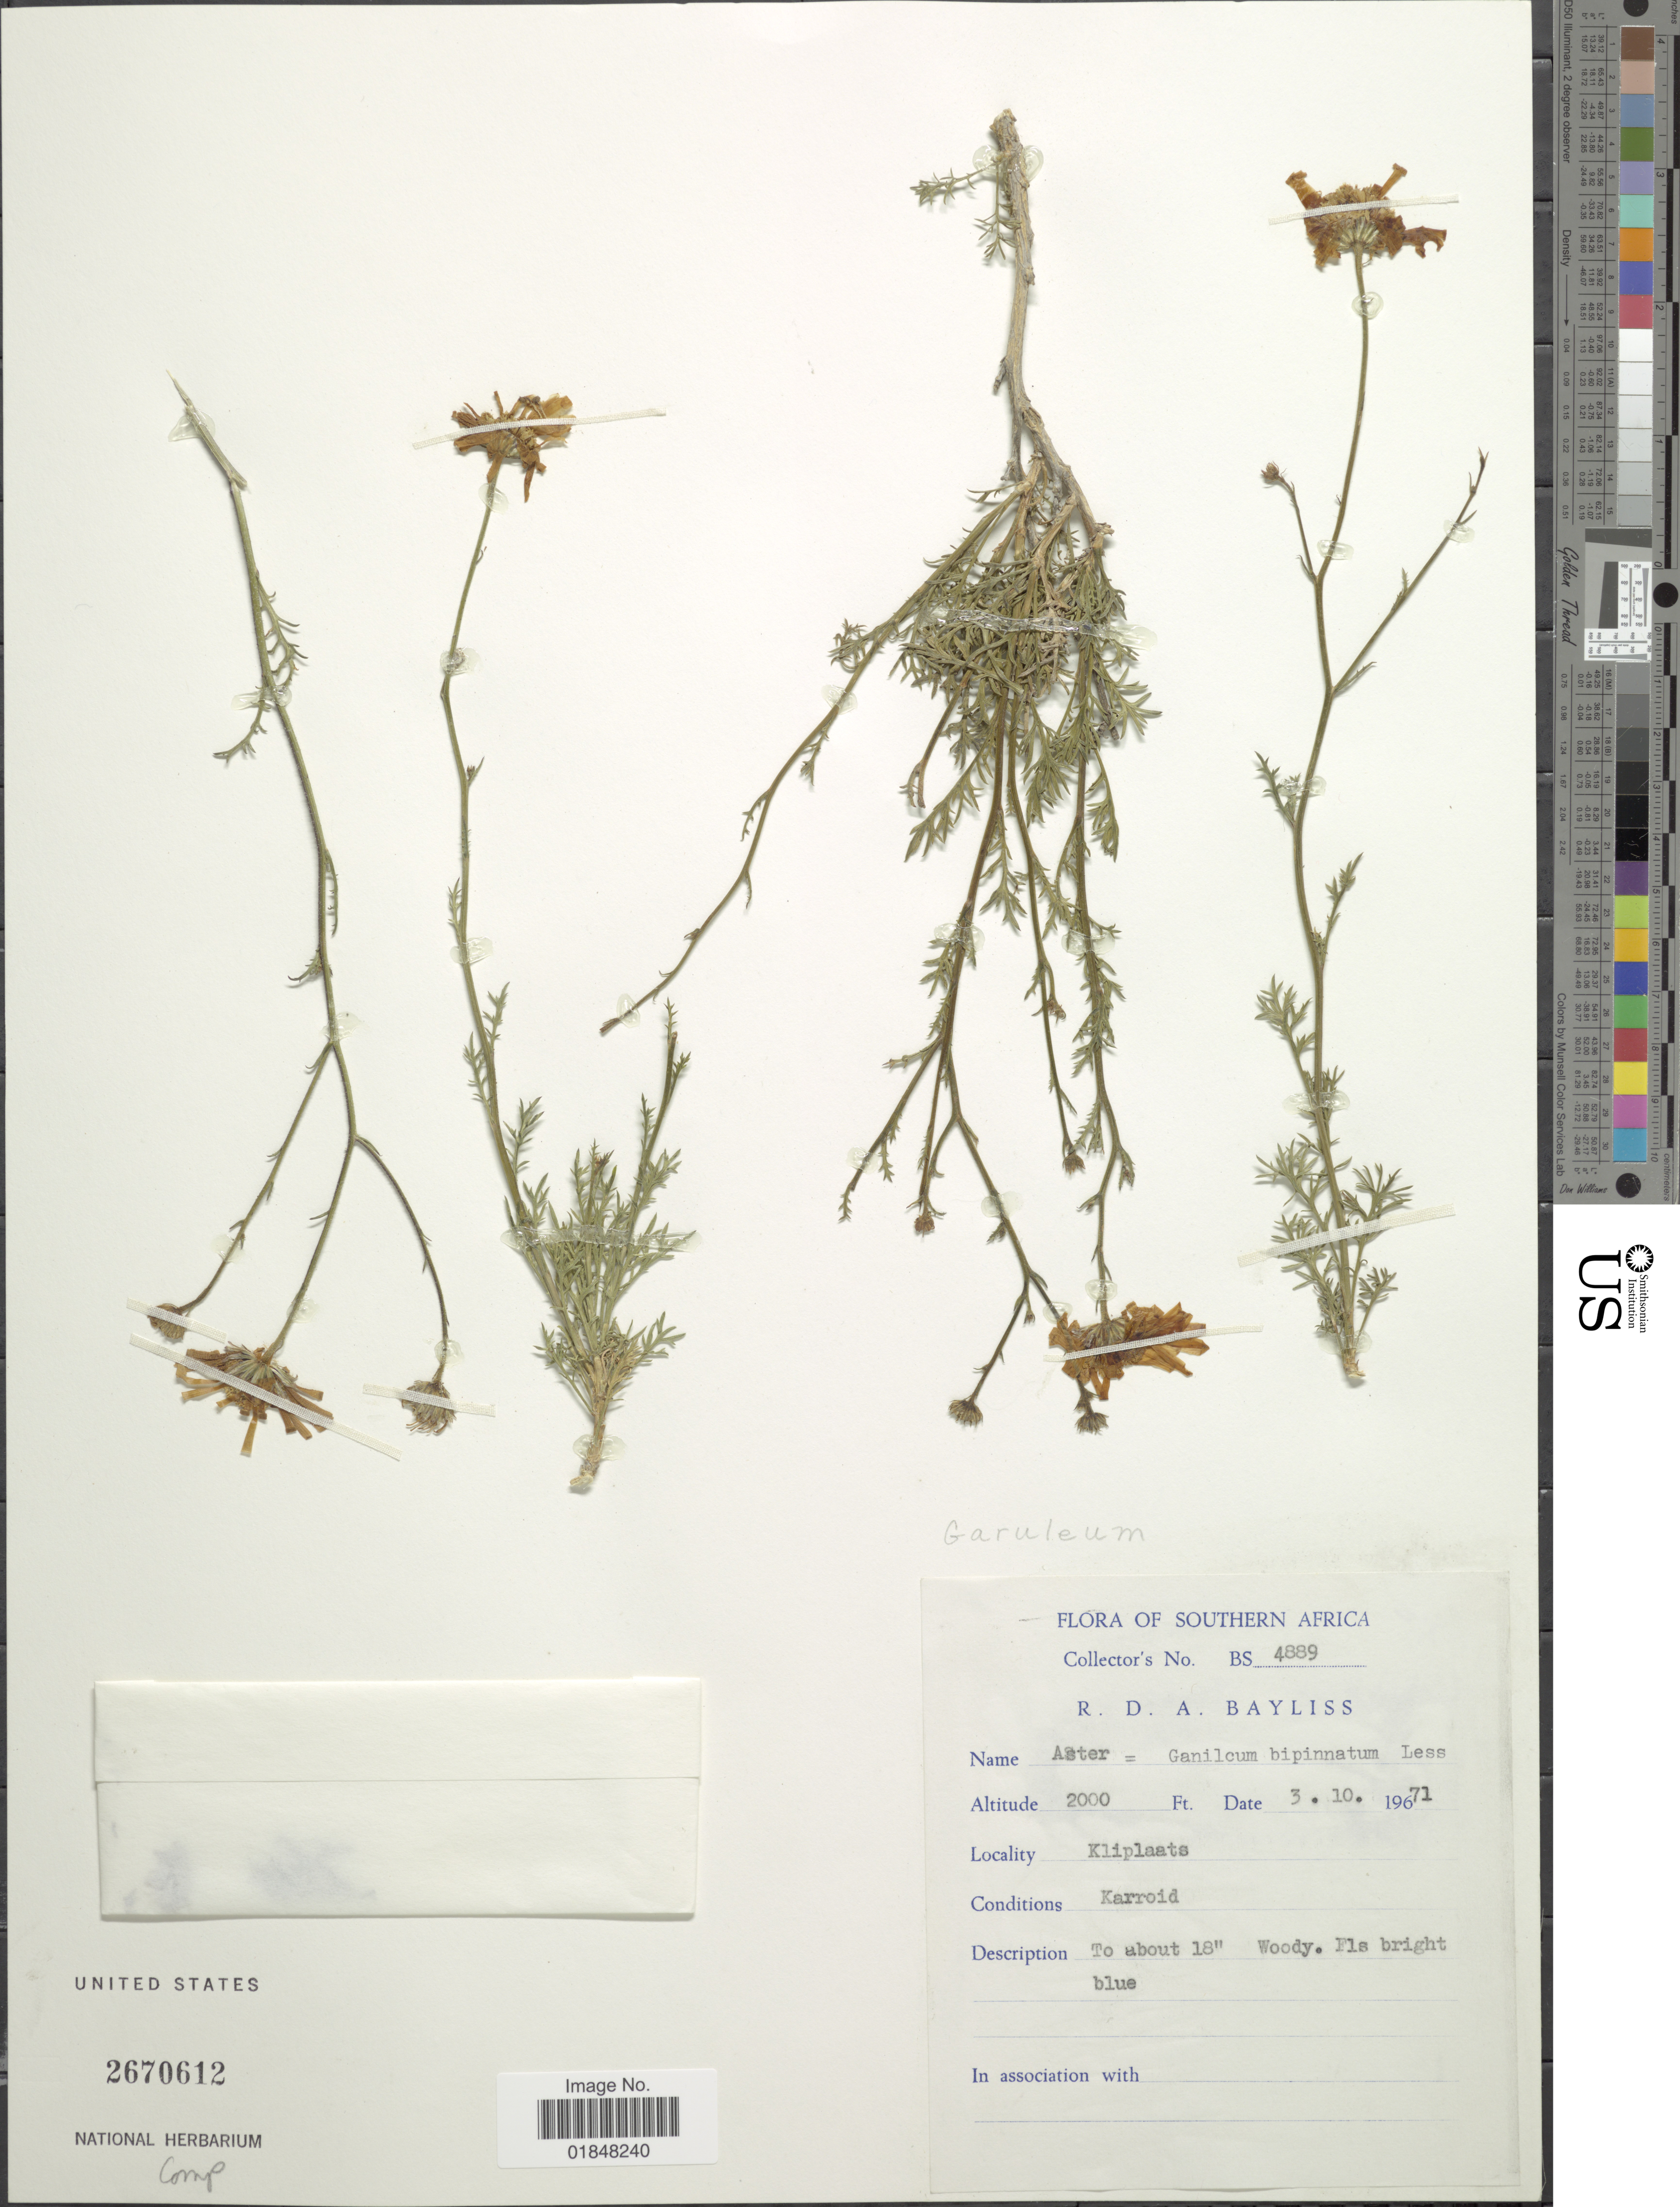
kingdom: Plantae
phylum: Tracheophyta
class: Magnoliopsida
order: Asterales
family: Asteraceae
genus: Garuleum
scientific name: Garuleum bipinnatum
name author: (Thunb.) Less.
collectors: R. Bayliss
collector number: BS4889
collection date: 1971-10-03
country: South Africa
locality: Kliplaats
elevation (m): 610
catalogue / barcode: US 2670612